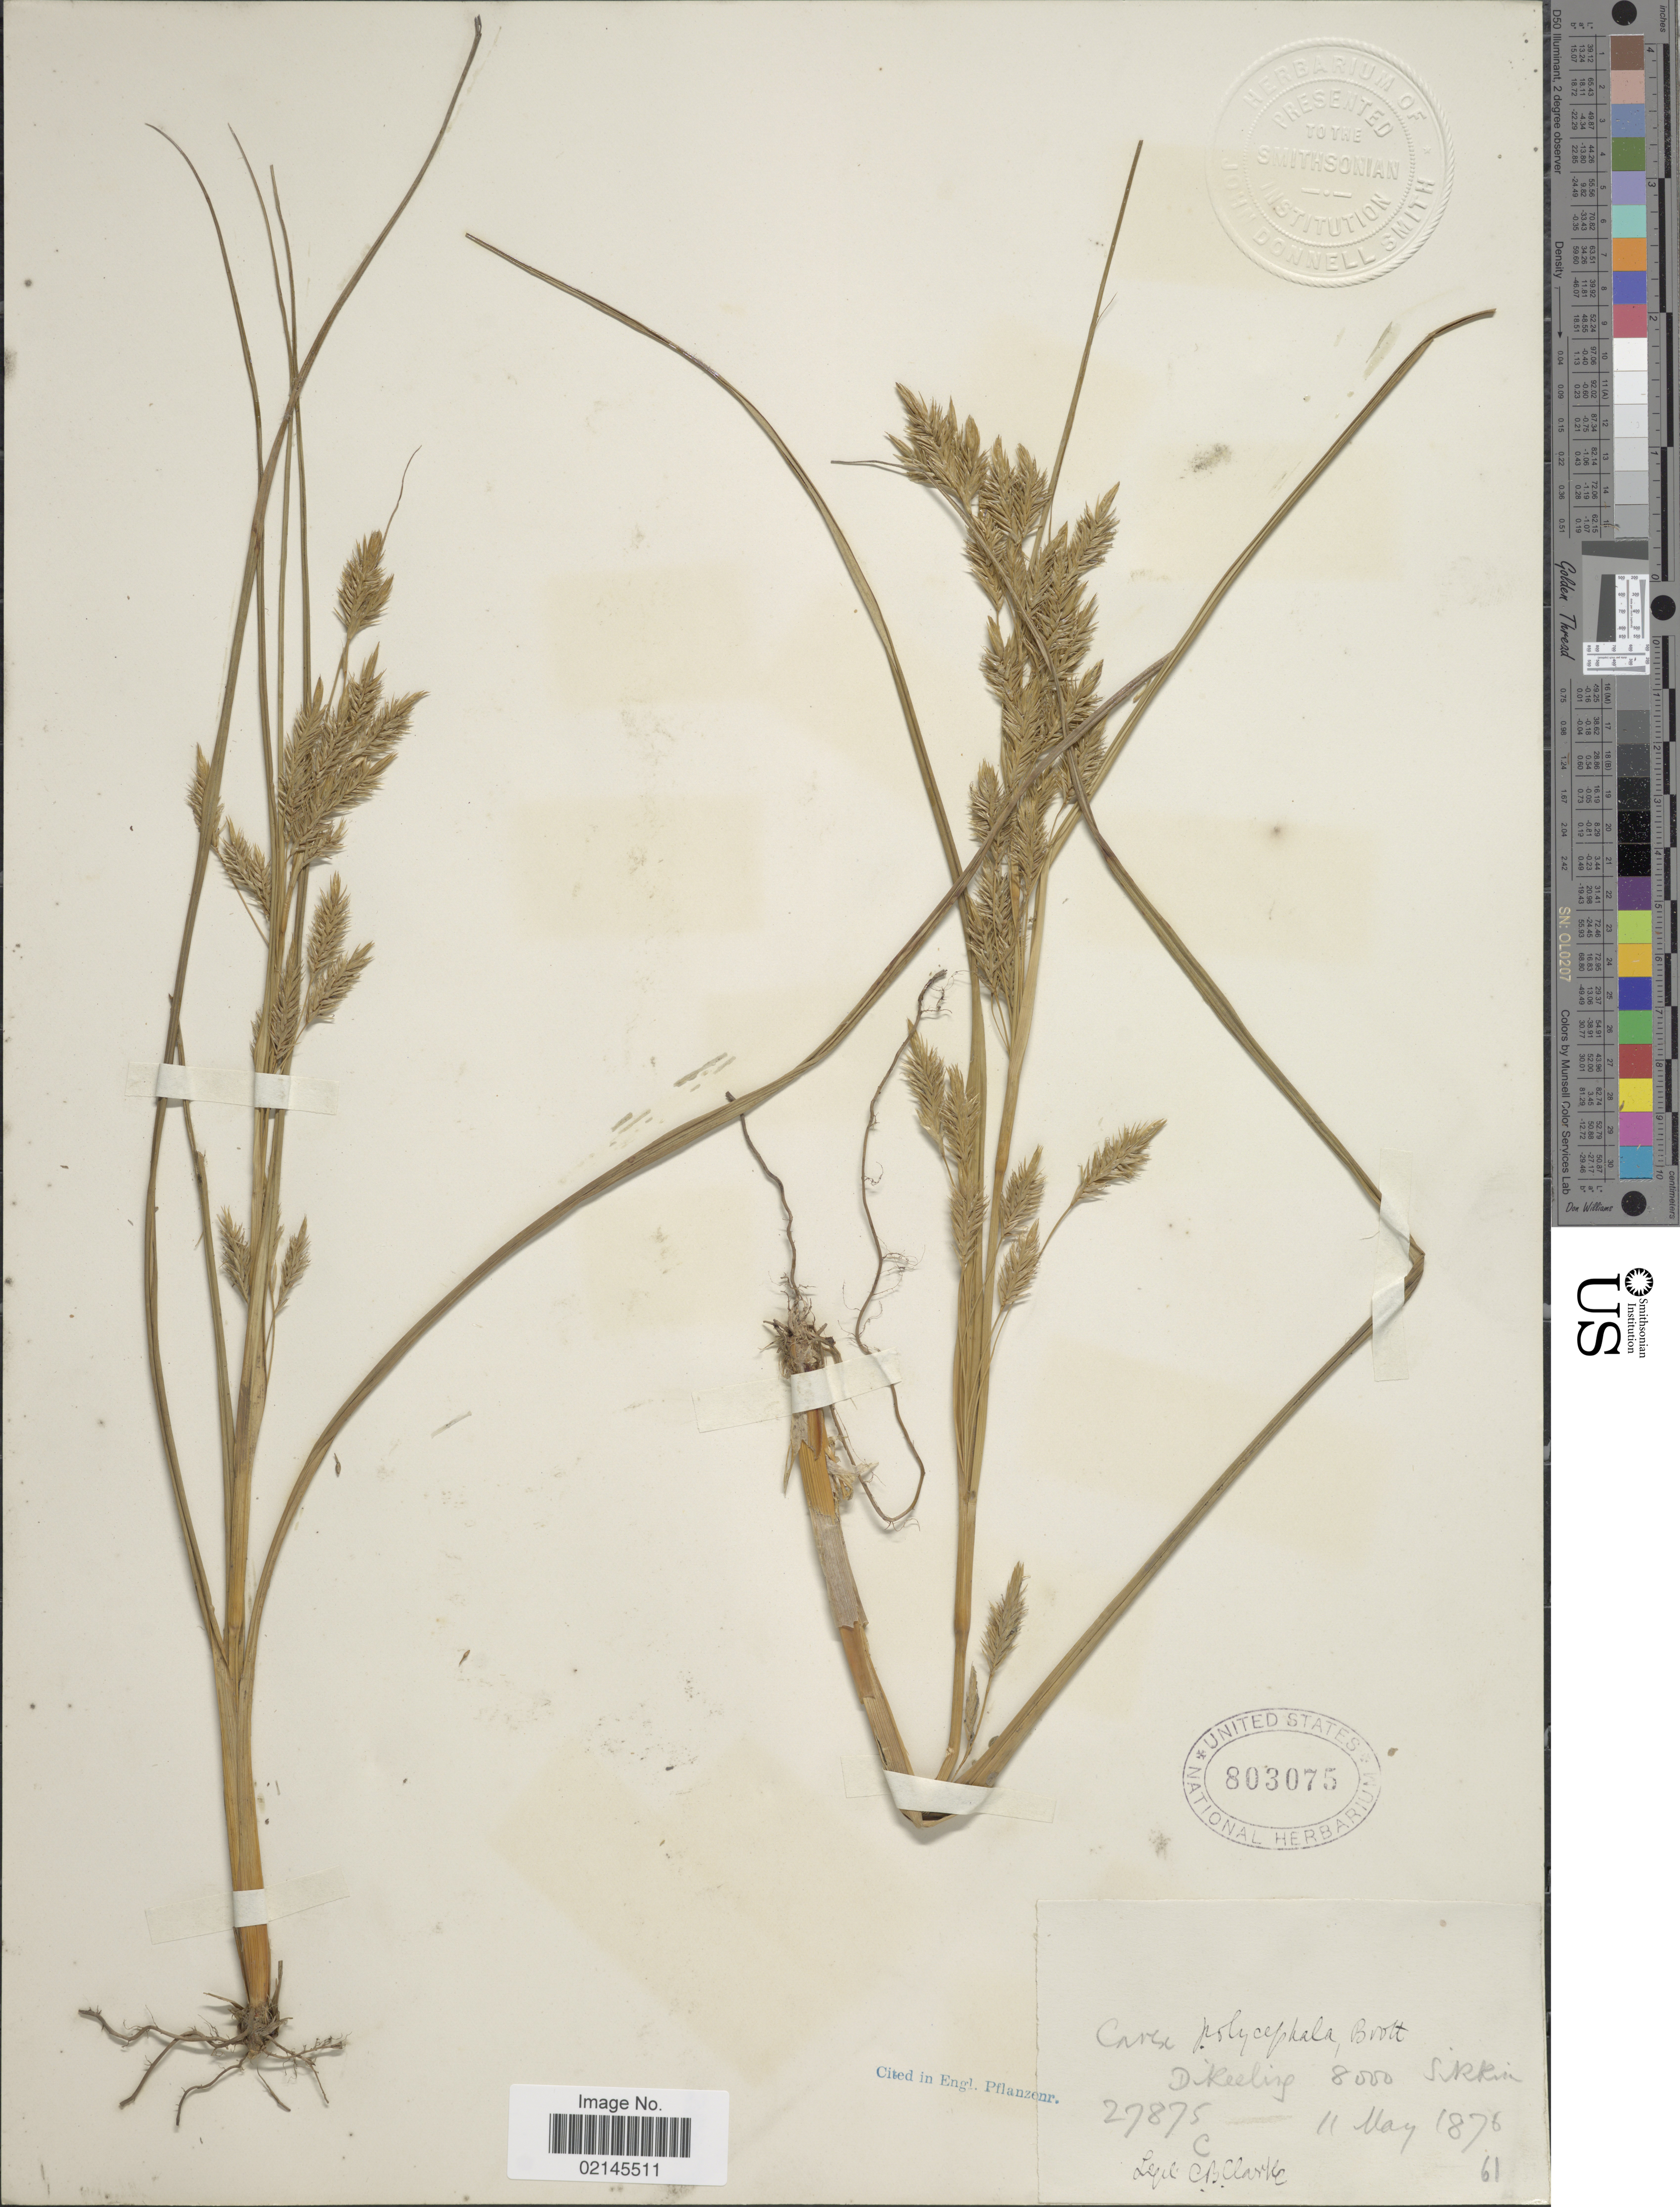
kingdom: Plantae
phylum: Tracheophyta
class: Liliopsida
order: Poales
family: Cyperaceae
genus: Carex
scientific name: Carex polycephala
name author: Boott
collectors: C. B. Clarke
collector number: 27875C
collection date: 1876-05-11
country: India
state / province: Sikkim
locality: Dikeeling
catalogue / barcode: US 803075